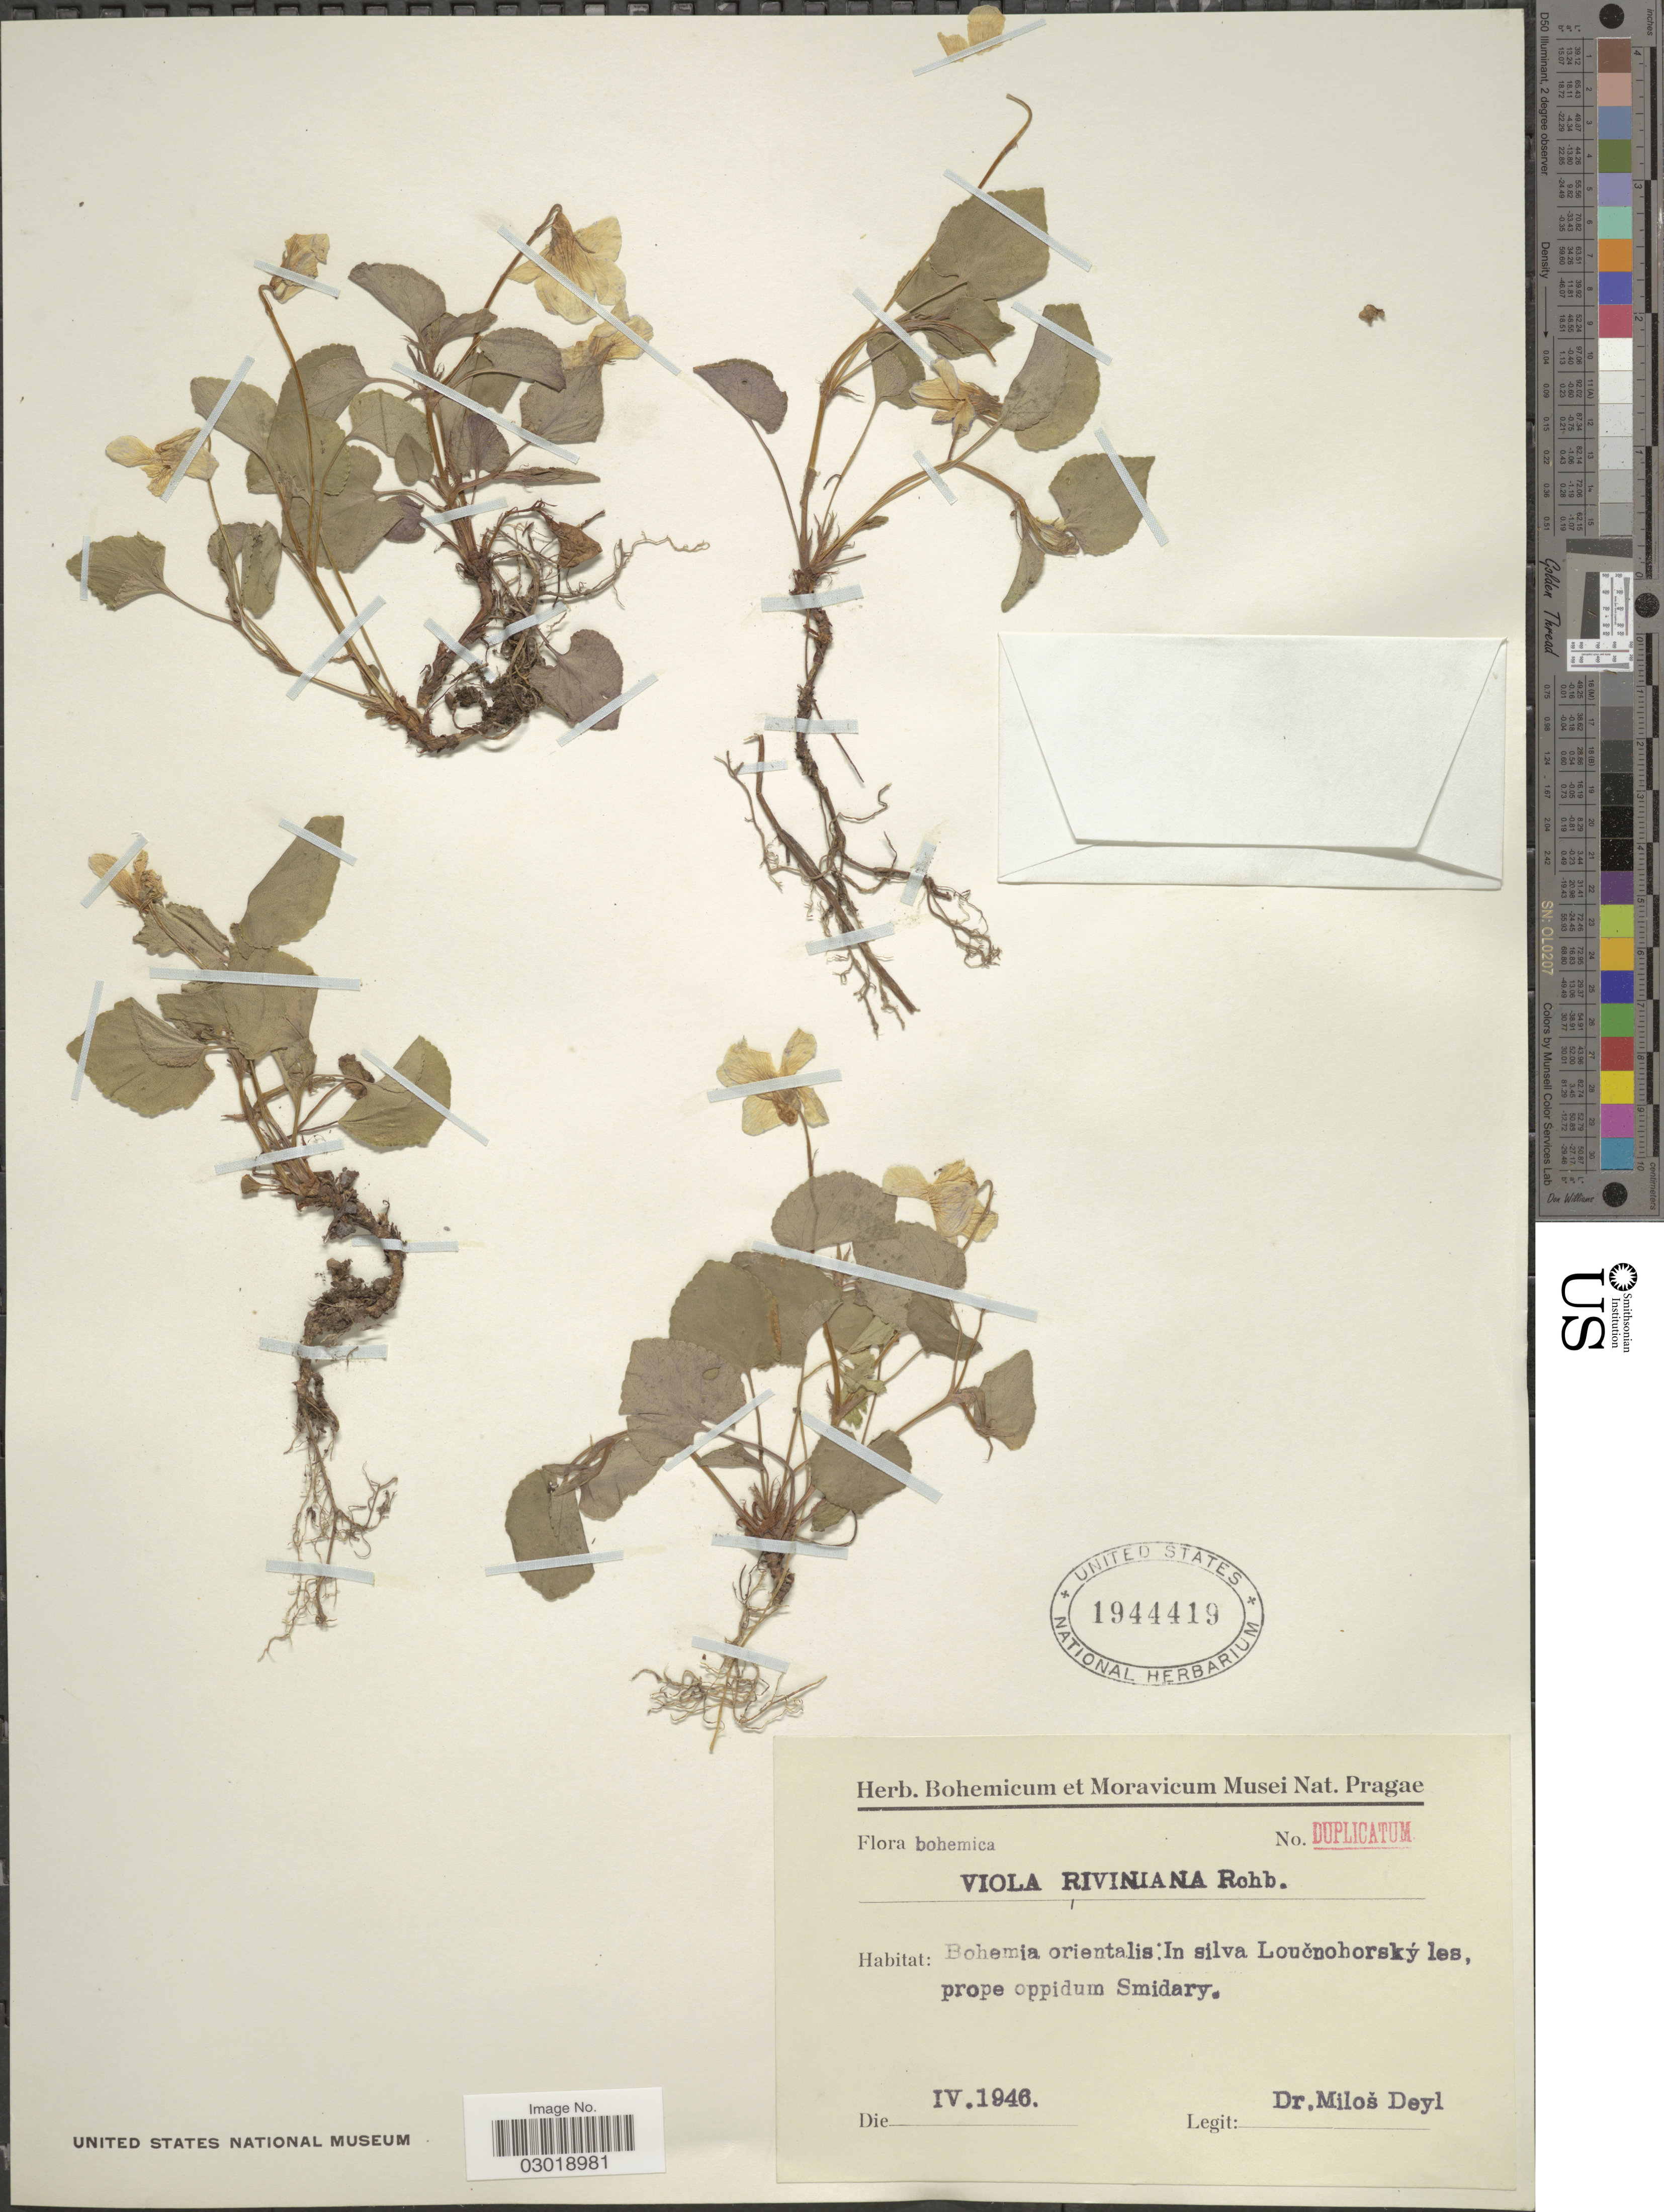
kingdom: Plantae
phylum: Tracheophyta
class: Magnoliopsida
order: Malpighiales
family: Violaceae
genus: Viola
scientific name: Viola riviniana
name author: Rchb.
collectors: M. Deyl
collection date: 1946-04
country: Czechia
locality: Bohemica. Bohemia orientalis: In silva Loucnohorsky les, prope oppidum Smidary.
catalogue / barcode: US 1944419